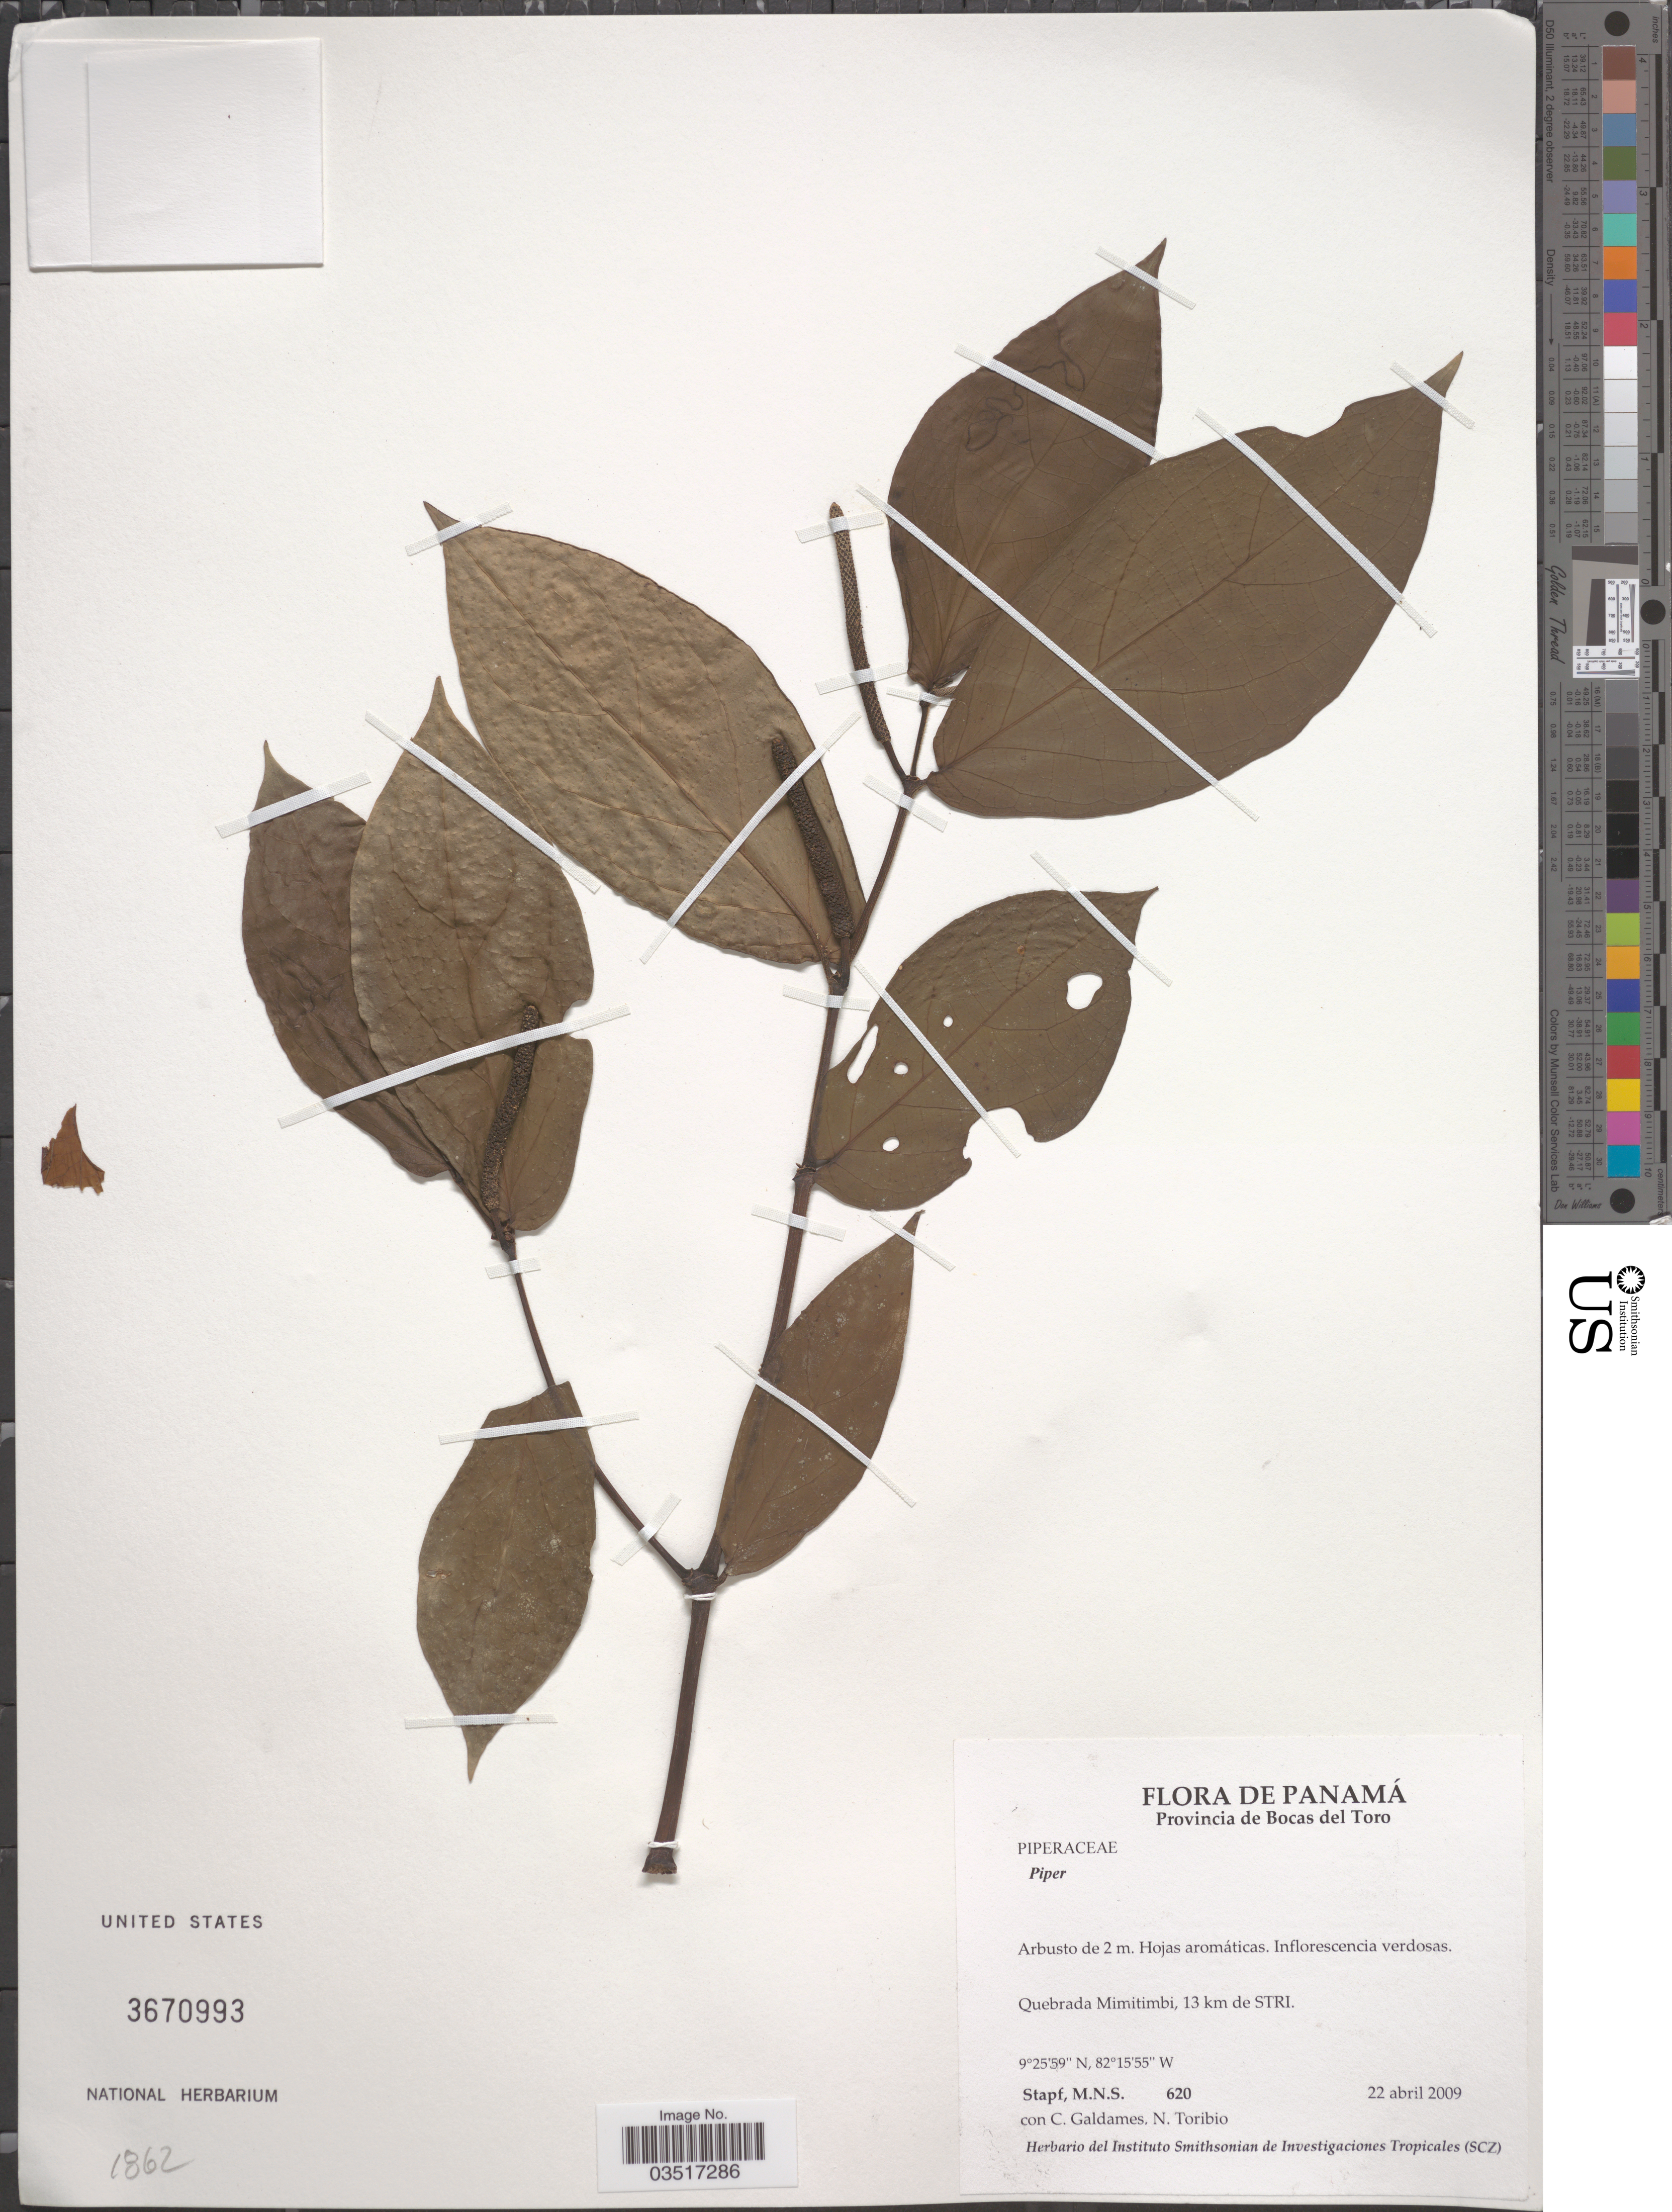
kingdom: Plantae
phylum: Tracheophyta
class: Magnoliopsida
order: Piperales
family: Piperaceae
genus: Piper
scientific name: Piper sp.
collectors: M. Stapf, C. Galdames & N. Toribio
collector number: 620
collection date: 2009-04-22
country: Panama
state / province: Bocas del Toro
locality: Quebrada Mimitimbi, 13 km de STRI.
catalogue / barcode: US 3670993